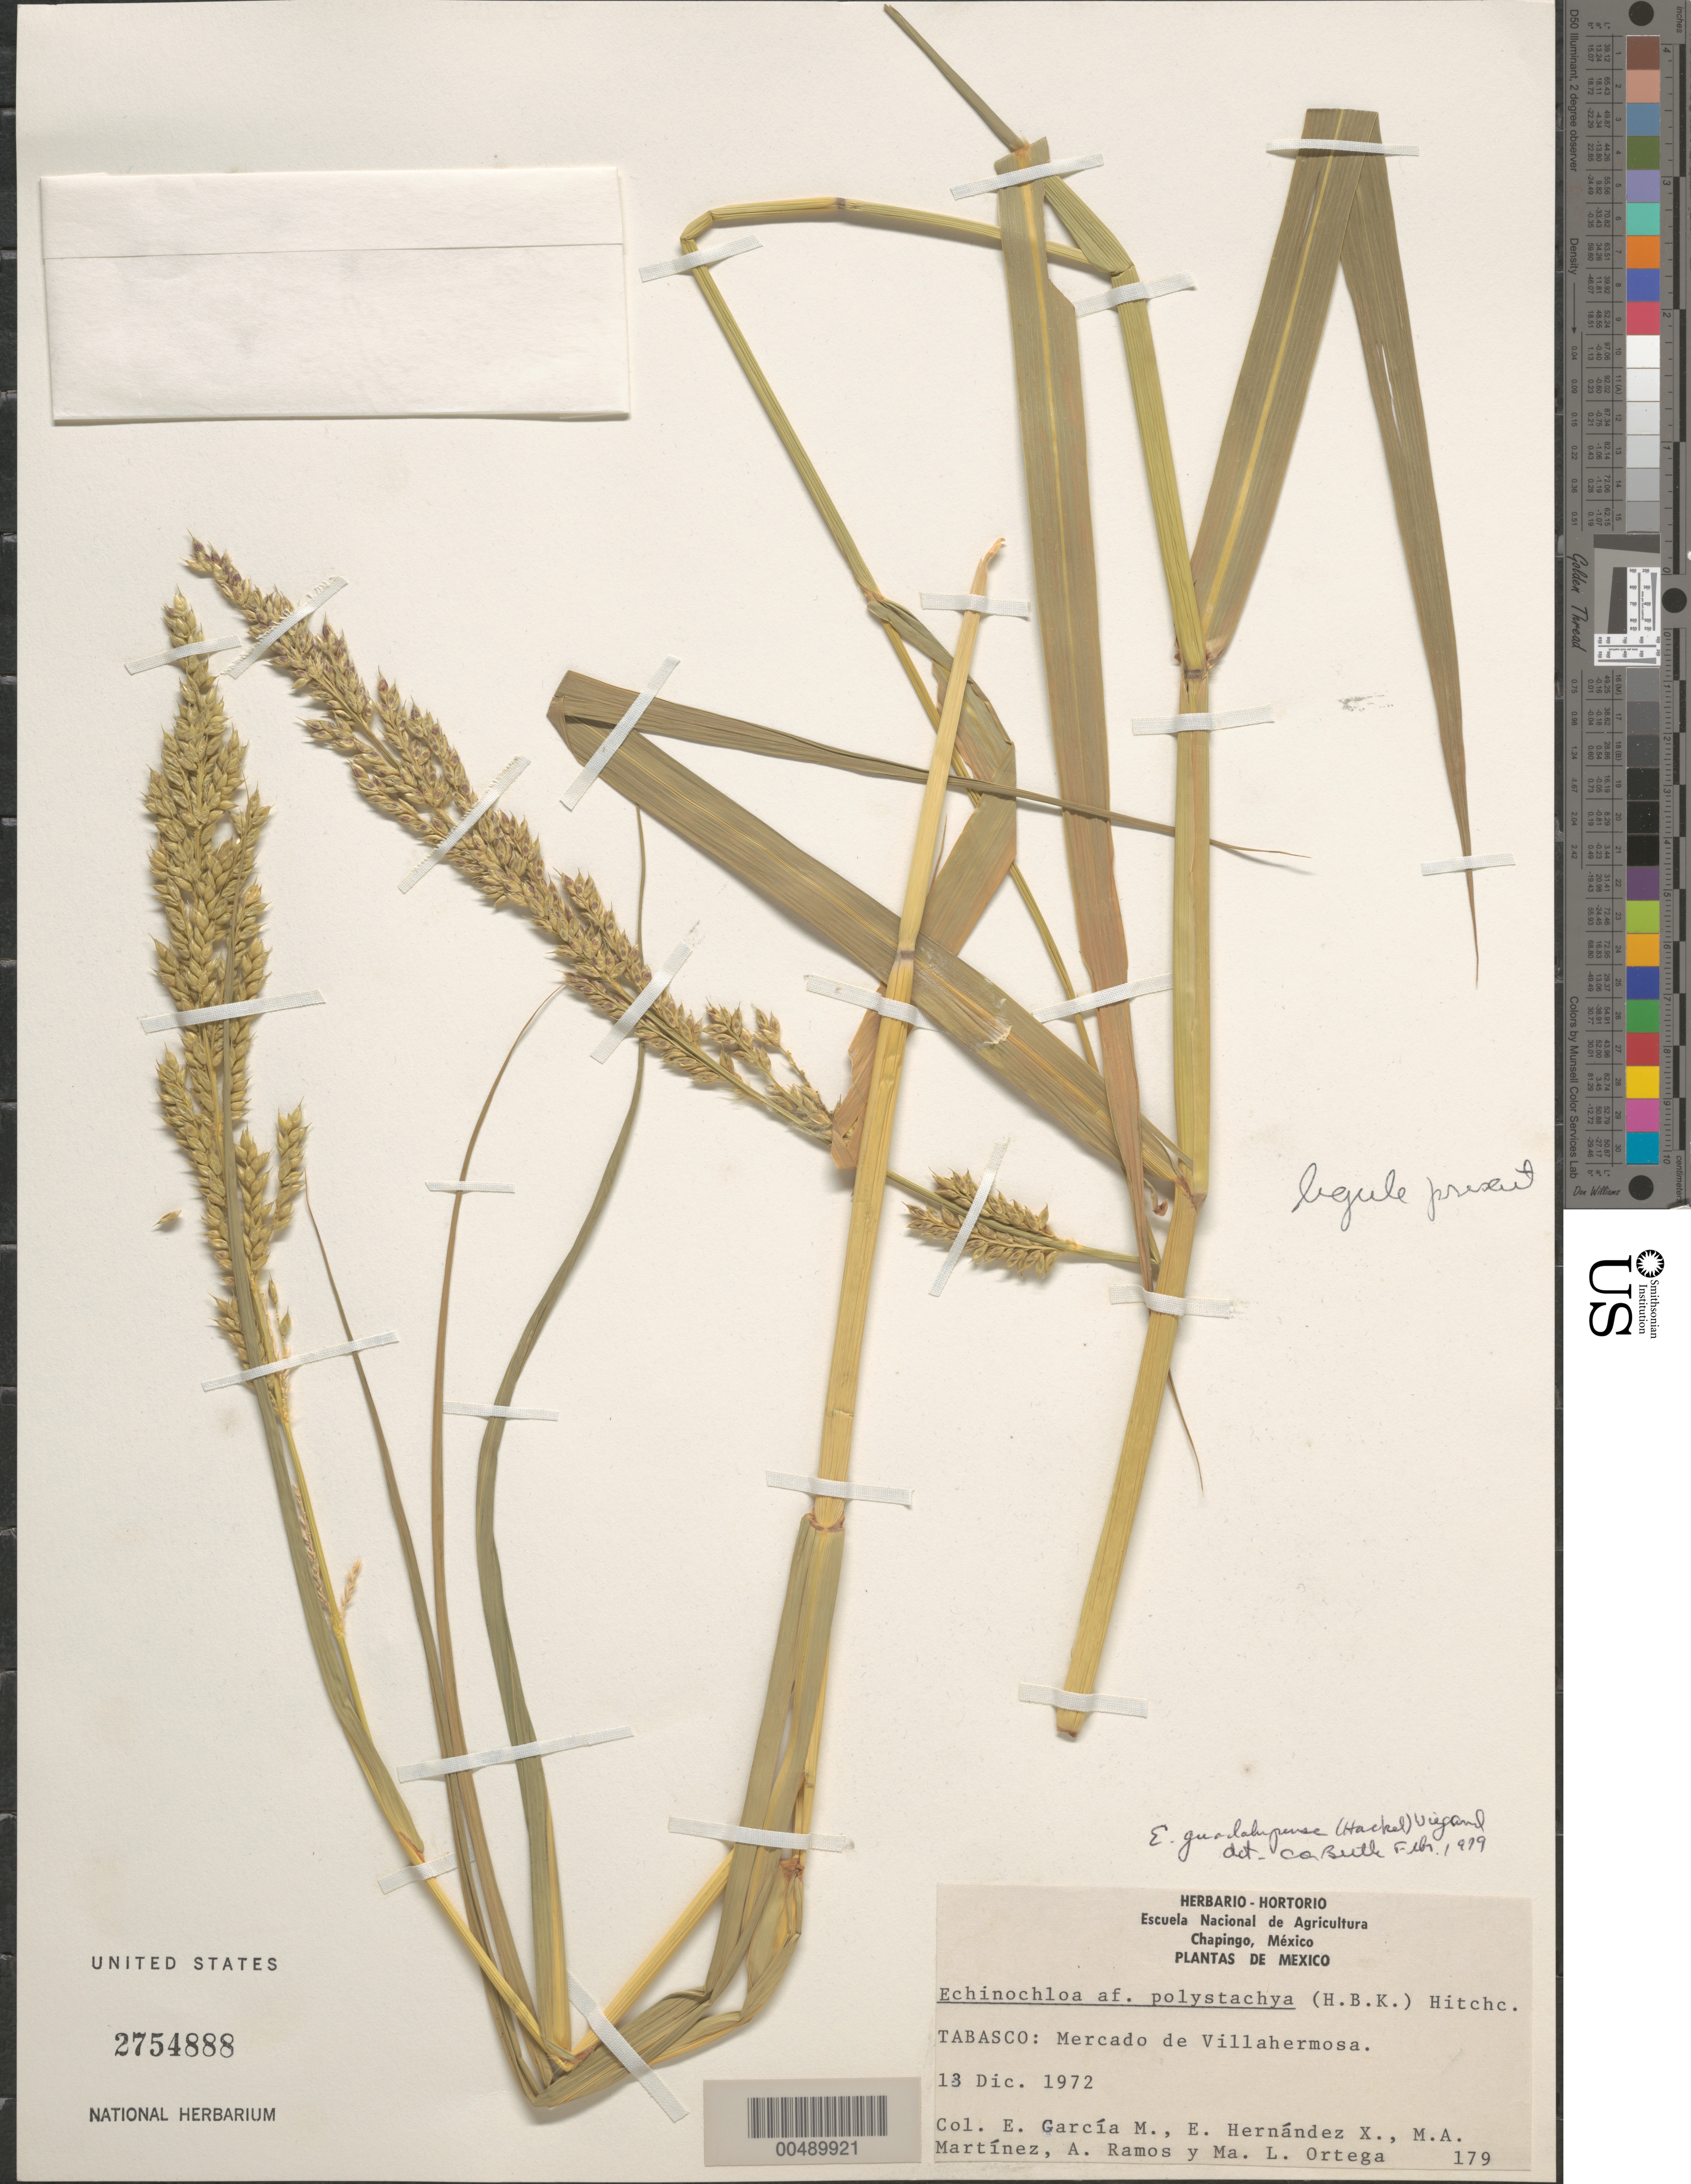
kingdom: Plantae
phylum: Tracheophyta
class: Liliopsida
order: Poales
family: Poaceae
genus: Echinochloa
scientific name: Echinochloa sp.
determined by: Beetle, Alan A.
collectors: E. García-M., E. I. Hernández-X., M. A. Martínez Alfaro & A. Ramos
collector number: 179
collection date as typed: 13 Dec 1972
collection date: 1972-12-13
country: Mexico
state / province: Tabasco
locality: Mercado de Villahermosa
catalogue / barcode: US 2754888